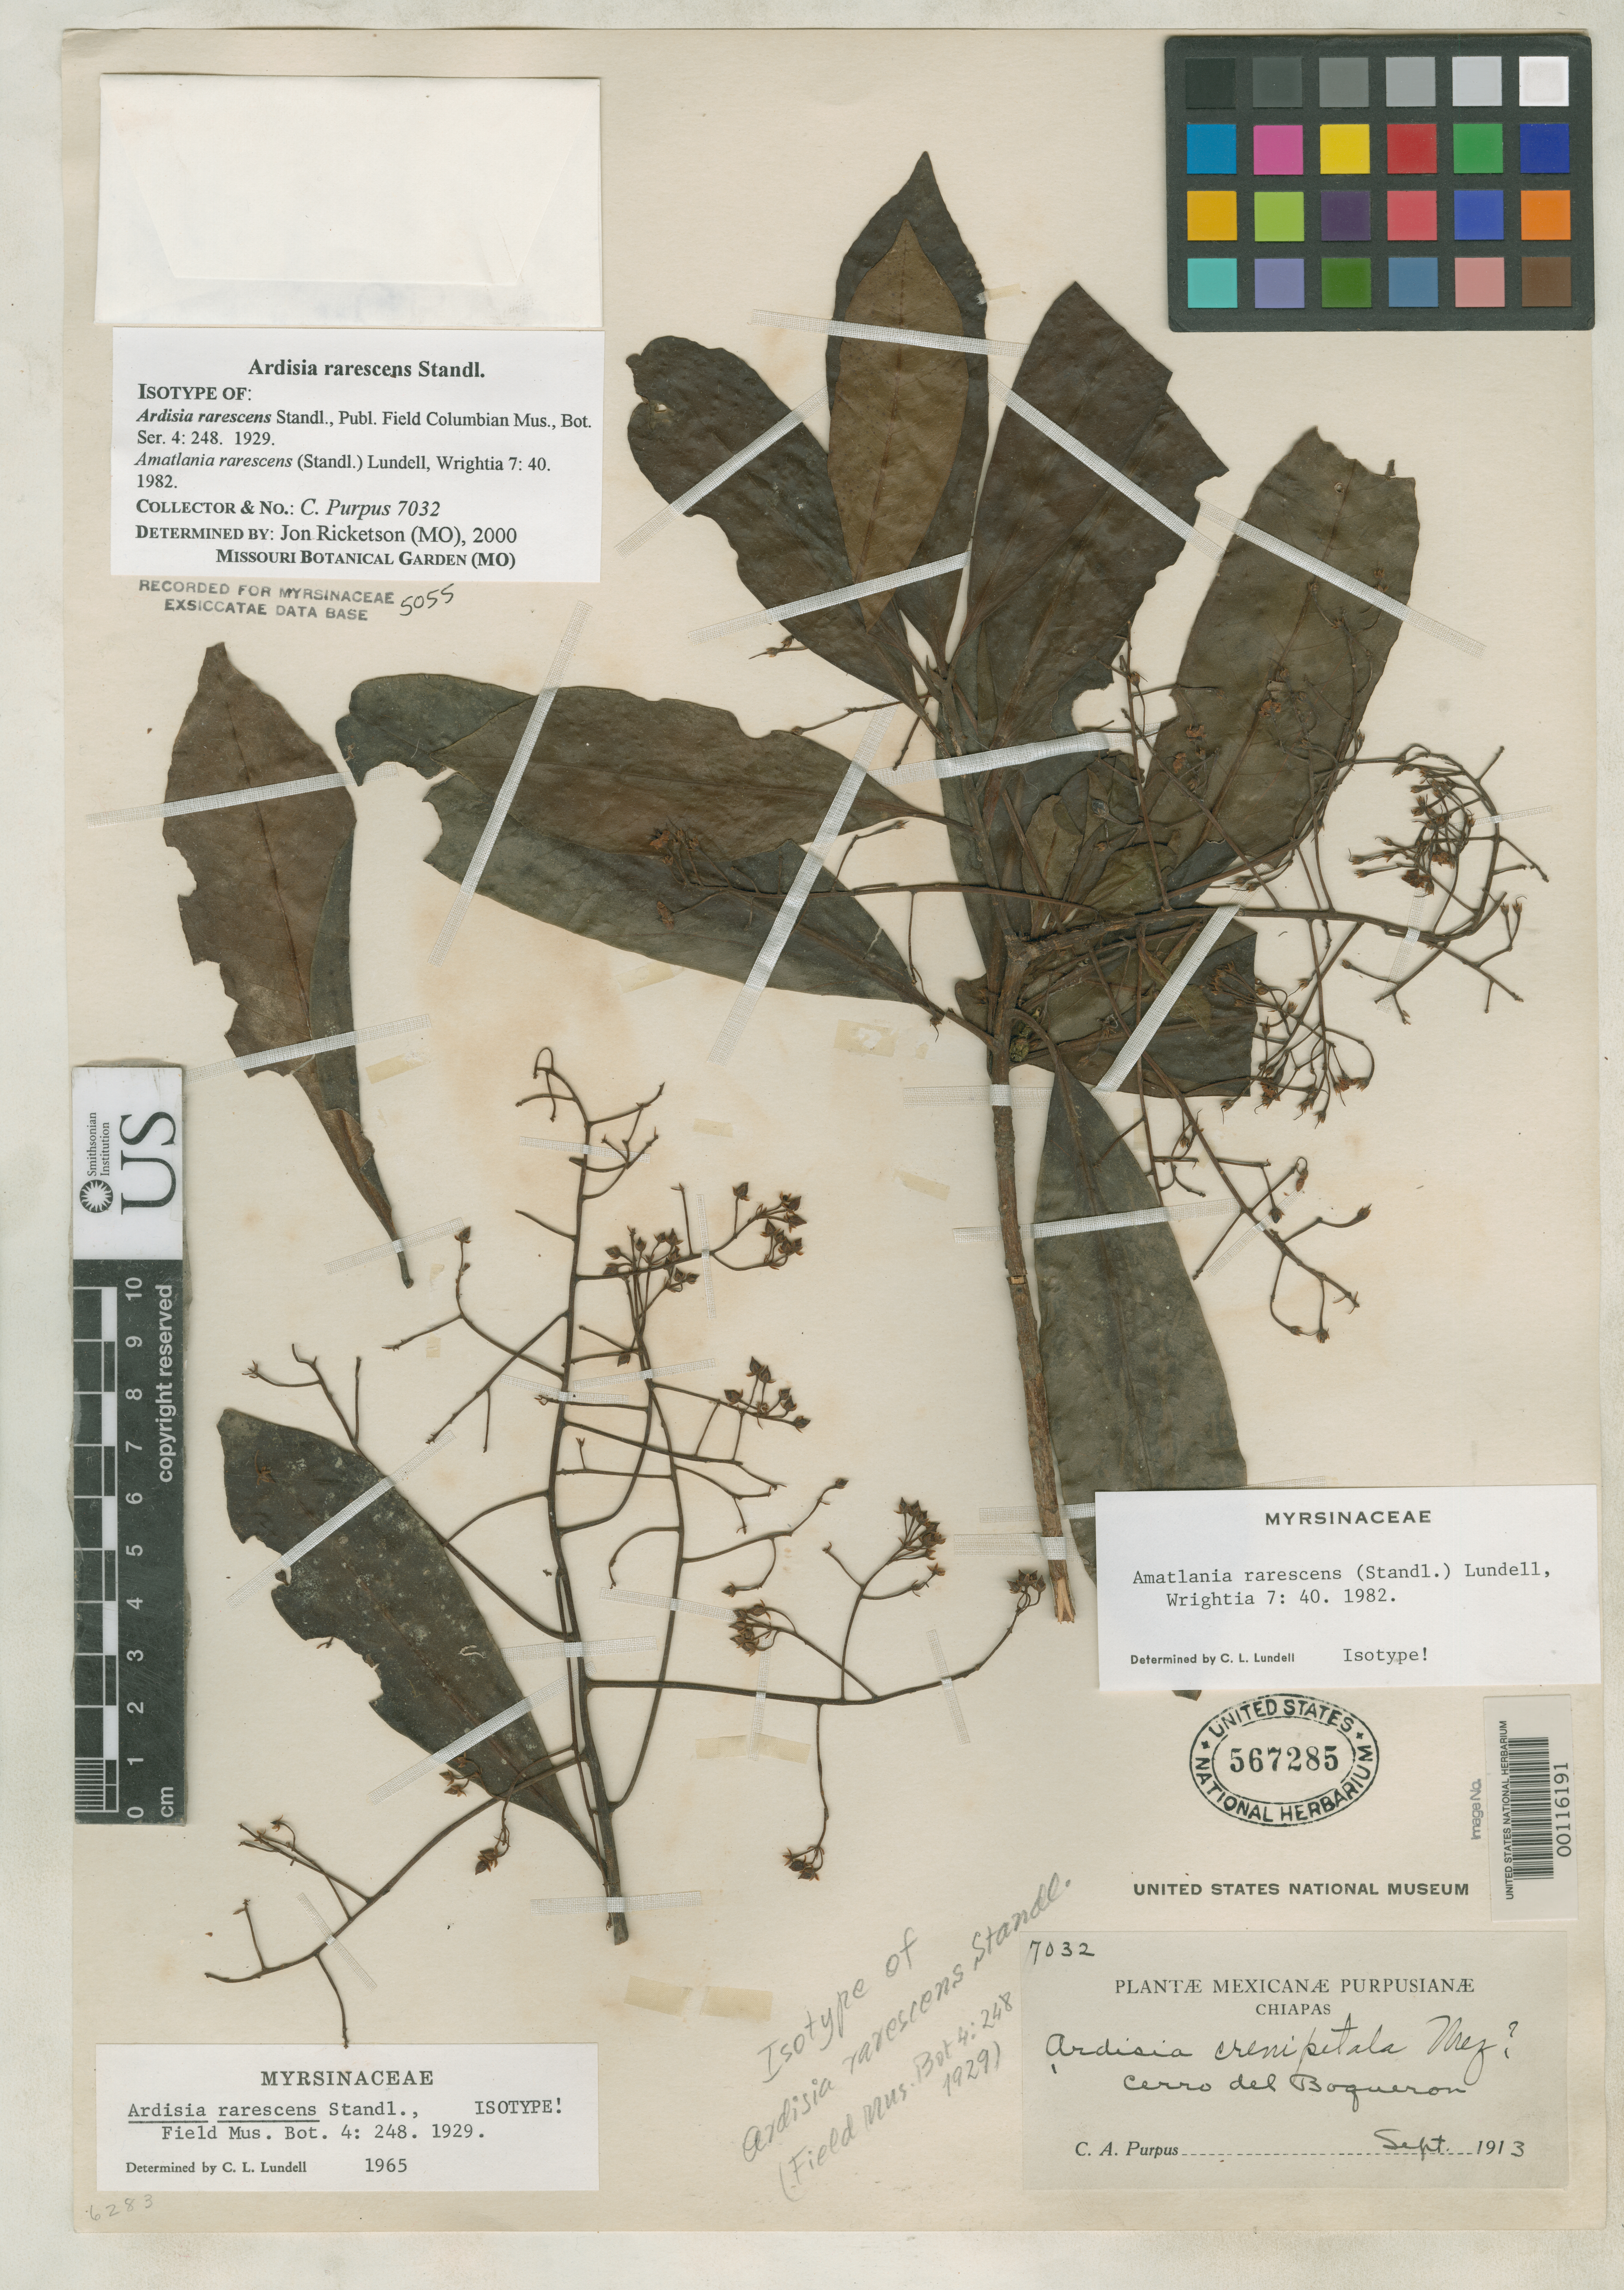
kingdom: Plantae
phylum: Tracheophyta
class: Magnoliopsida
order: Ericales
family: Primulaceae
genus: Ardisia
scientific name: Ardisia rarescens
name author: Standl.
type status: Isotype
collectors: C. A. Purpus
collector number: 7032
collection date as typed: Sep 1913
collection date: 1913-09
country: Mexico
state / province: Chiapas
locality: Cerro de Boqueron.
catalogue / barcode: US 567285